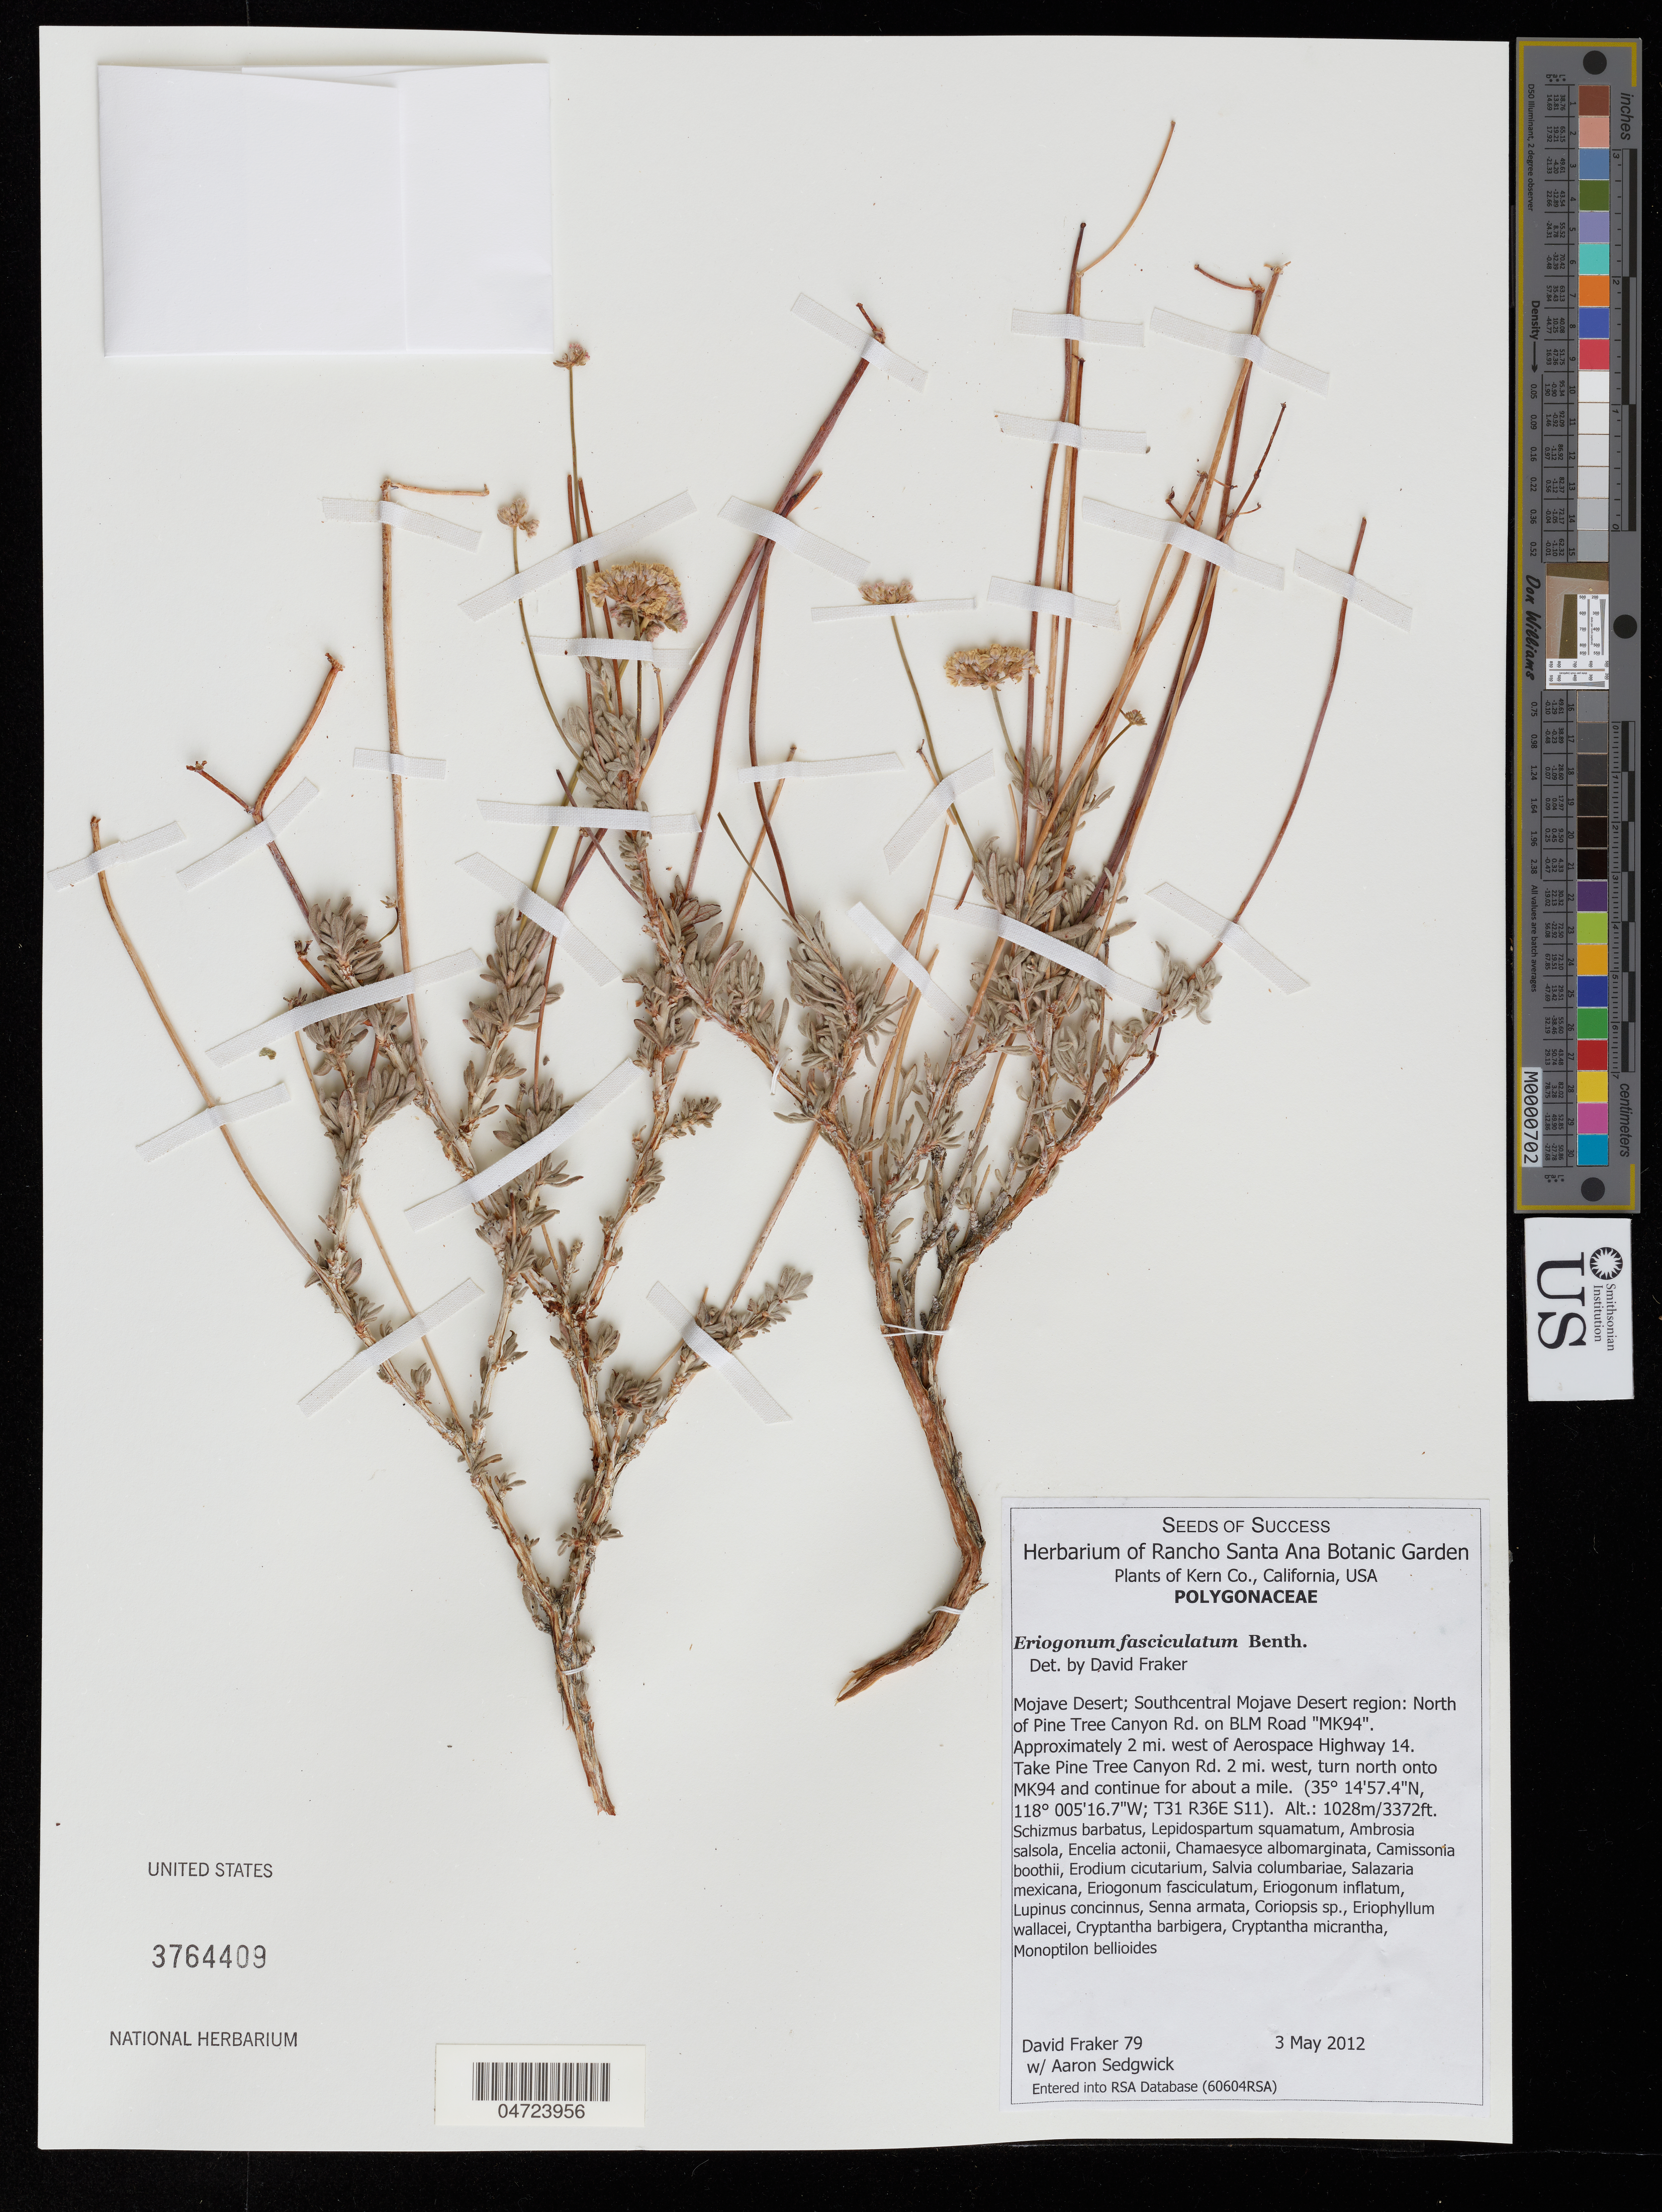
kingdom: Plantae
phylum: Tracheophyta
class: Magnoliopsida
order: Caryophyllales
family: Polygonaceae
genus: Eriogonum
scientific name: Eriogonum fasciculatum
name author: Benth.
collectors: D. Fraker & A. Sedgwick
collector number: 79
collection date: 2012-05-03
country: United States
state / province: California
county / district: Kern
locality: Kern Co. Mojave Desert; Southcentral Mojave Desert region: North of Pine Tree Canyon Rd. on BLM Road "MK94". Approximately 2 mi. west of Aerospace Highway 14.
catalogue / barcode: US 3764409